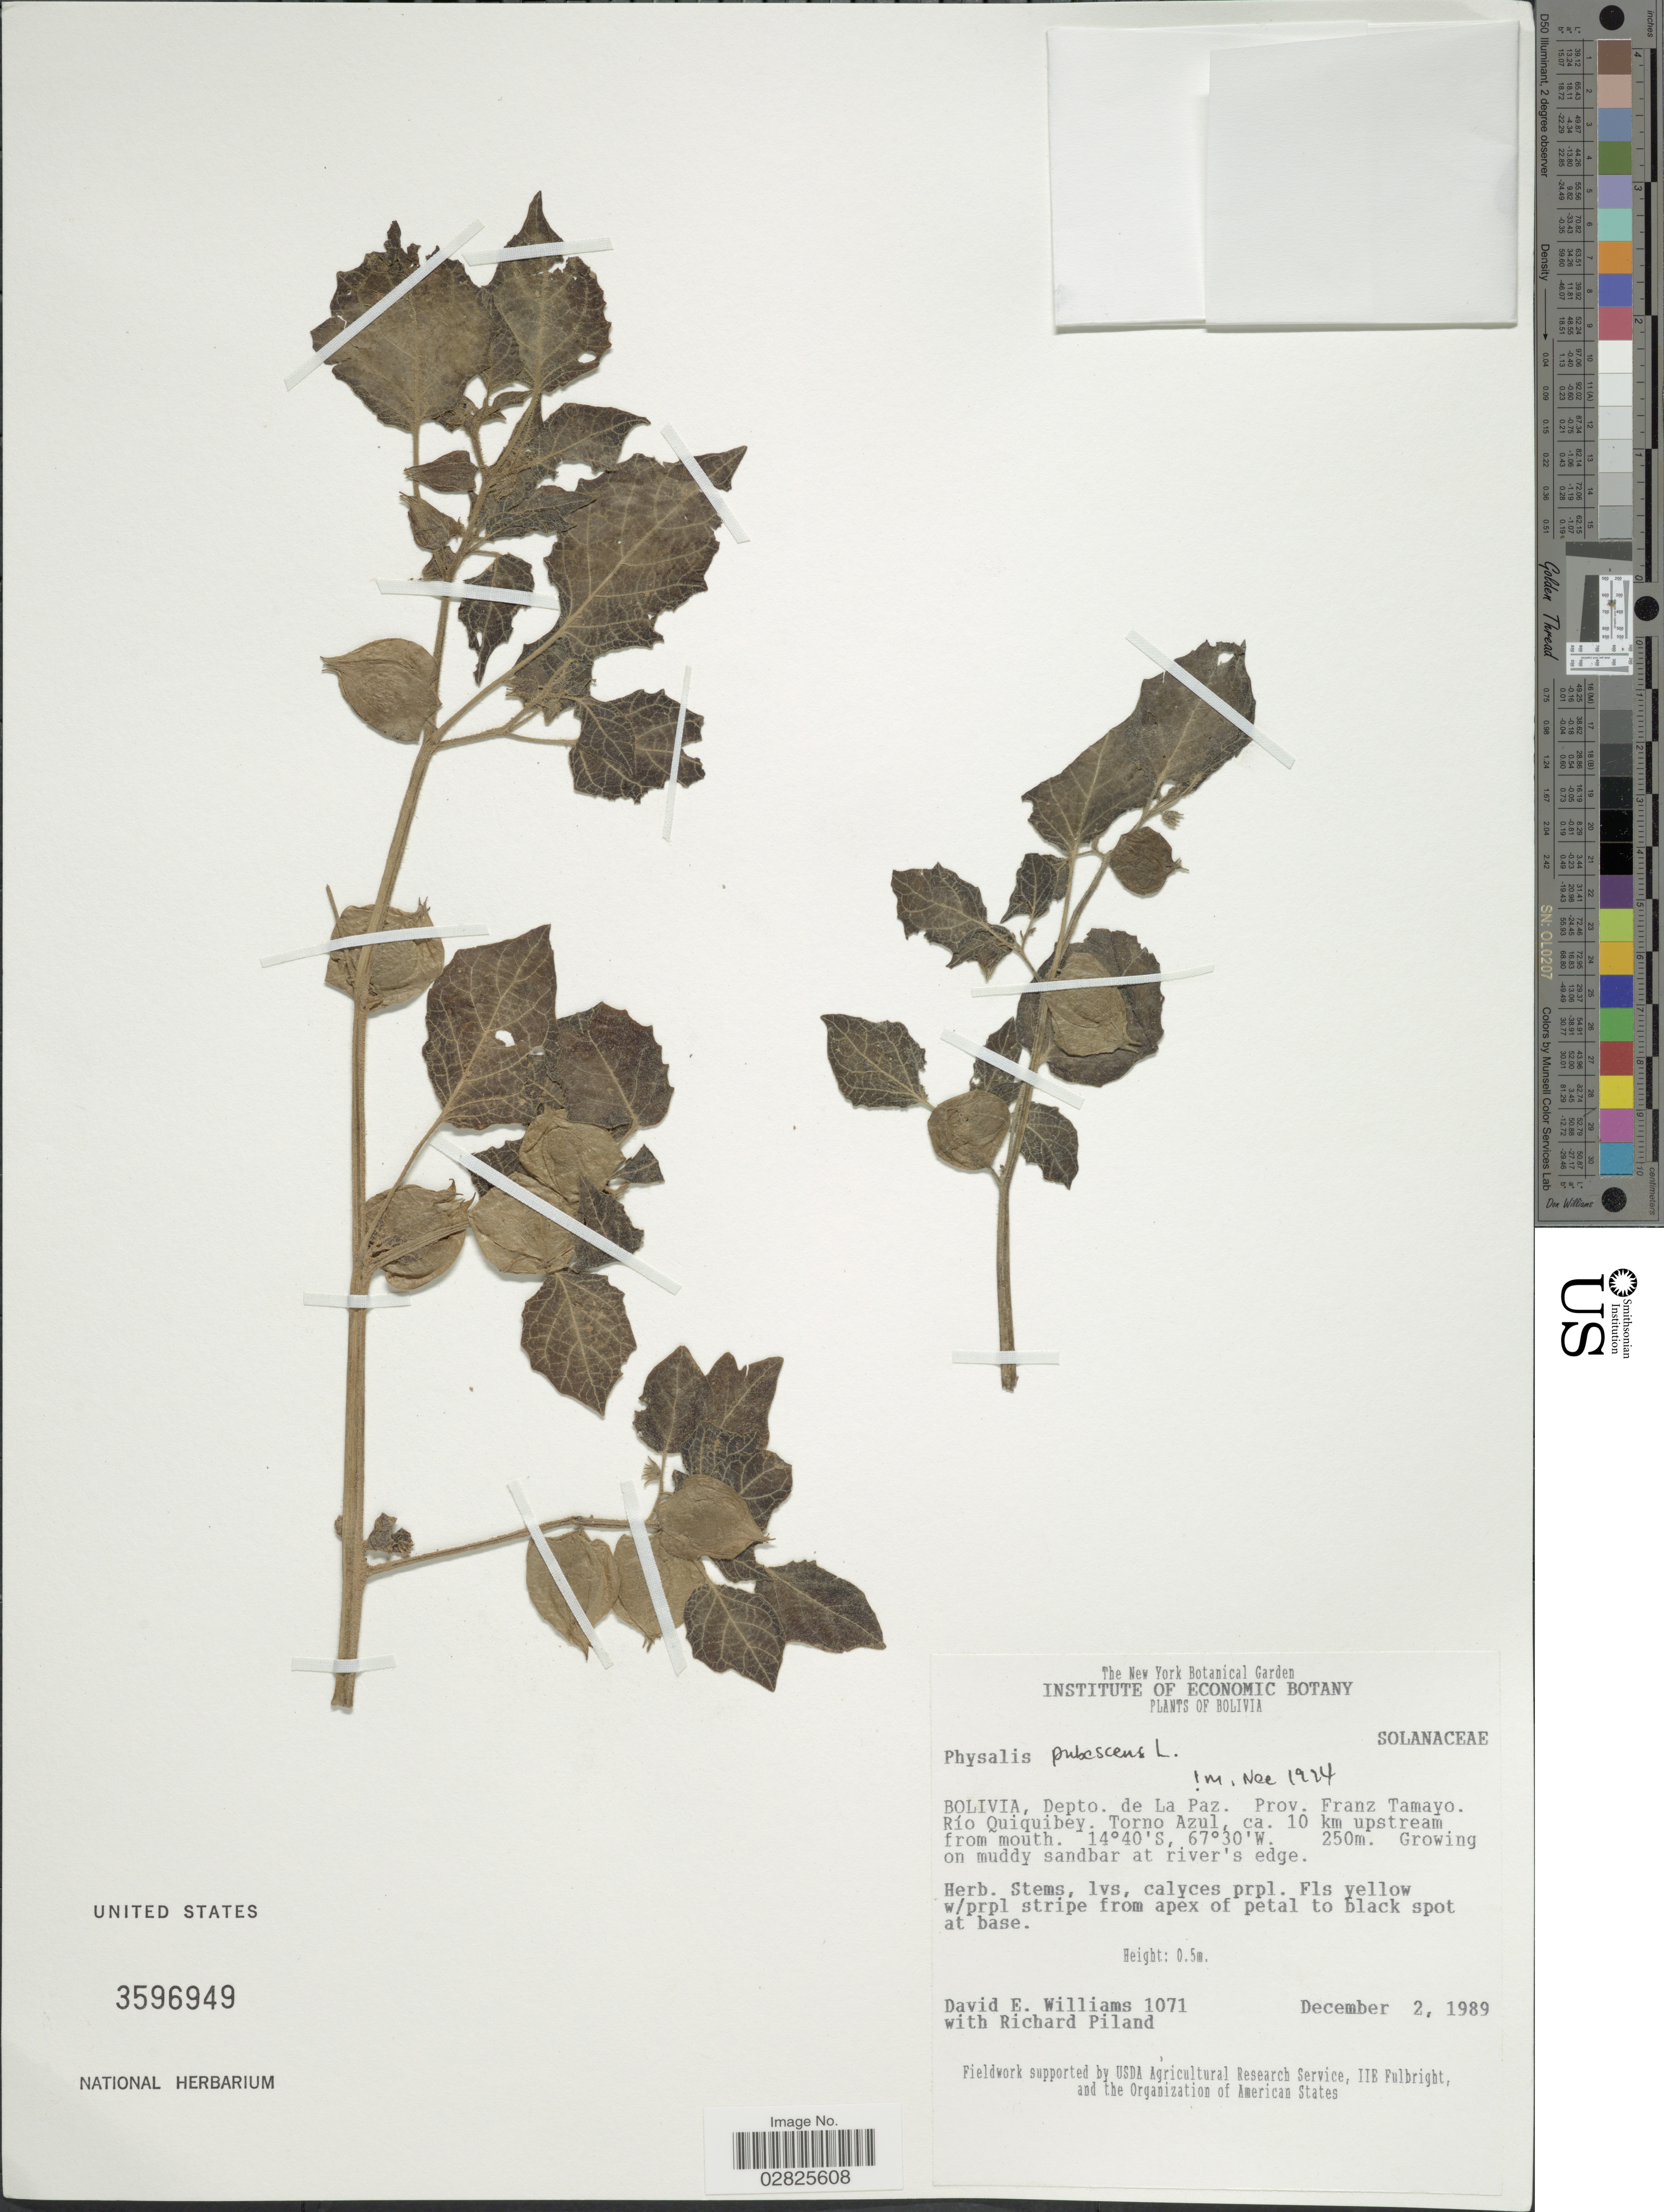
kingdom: Plantae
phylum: Tracheophyta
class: Magnoliopsida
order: Solanales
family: Solanaceae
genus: Physalis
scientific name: Physalis pubescens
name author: L.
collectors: D. E. Williams & R. Piland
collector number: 1071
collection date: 1989-12-02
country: Bolivia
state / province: La Paz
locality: Depto. de La Paz. Prov. Franz Tamayo. Río Quiquibey. Torno Azul, ca. 10 km upstream from mouth.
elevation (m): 250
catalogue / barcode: US 2596949